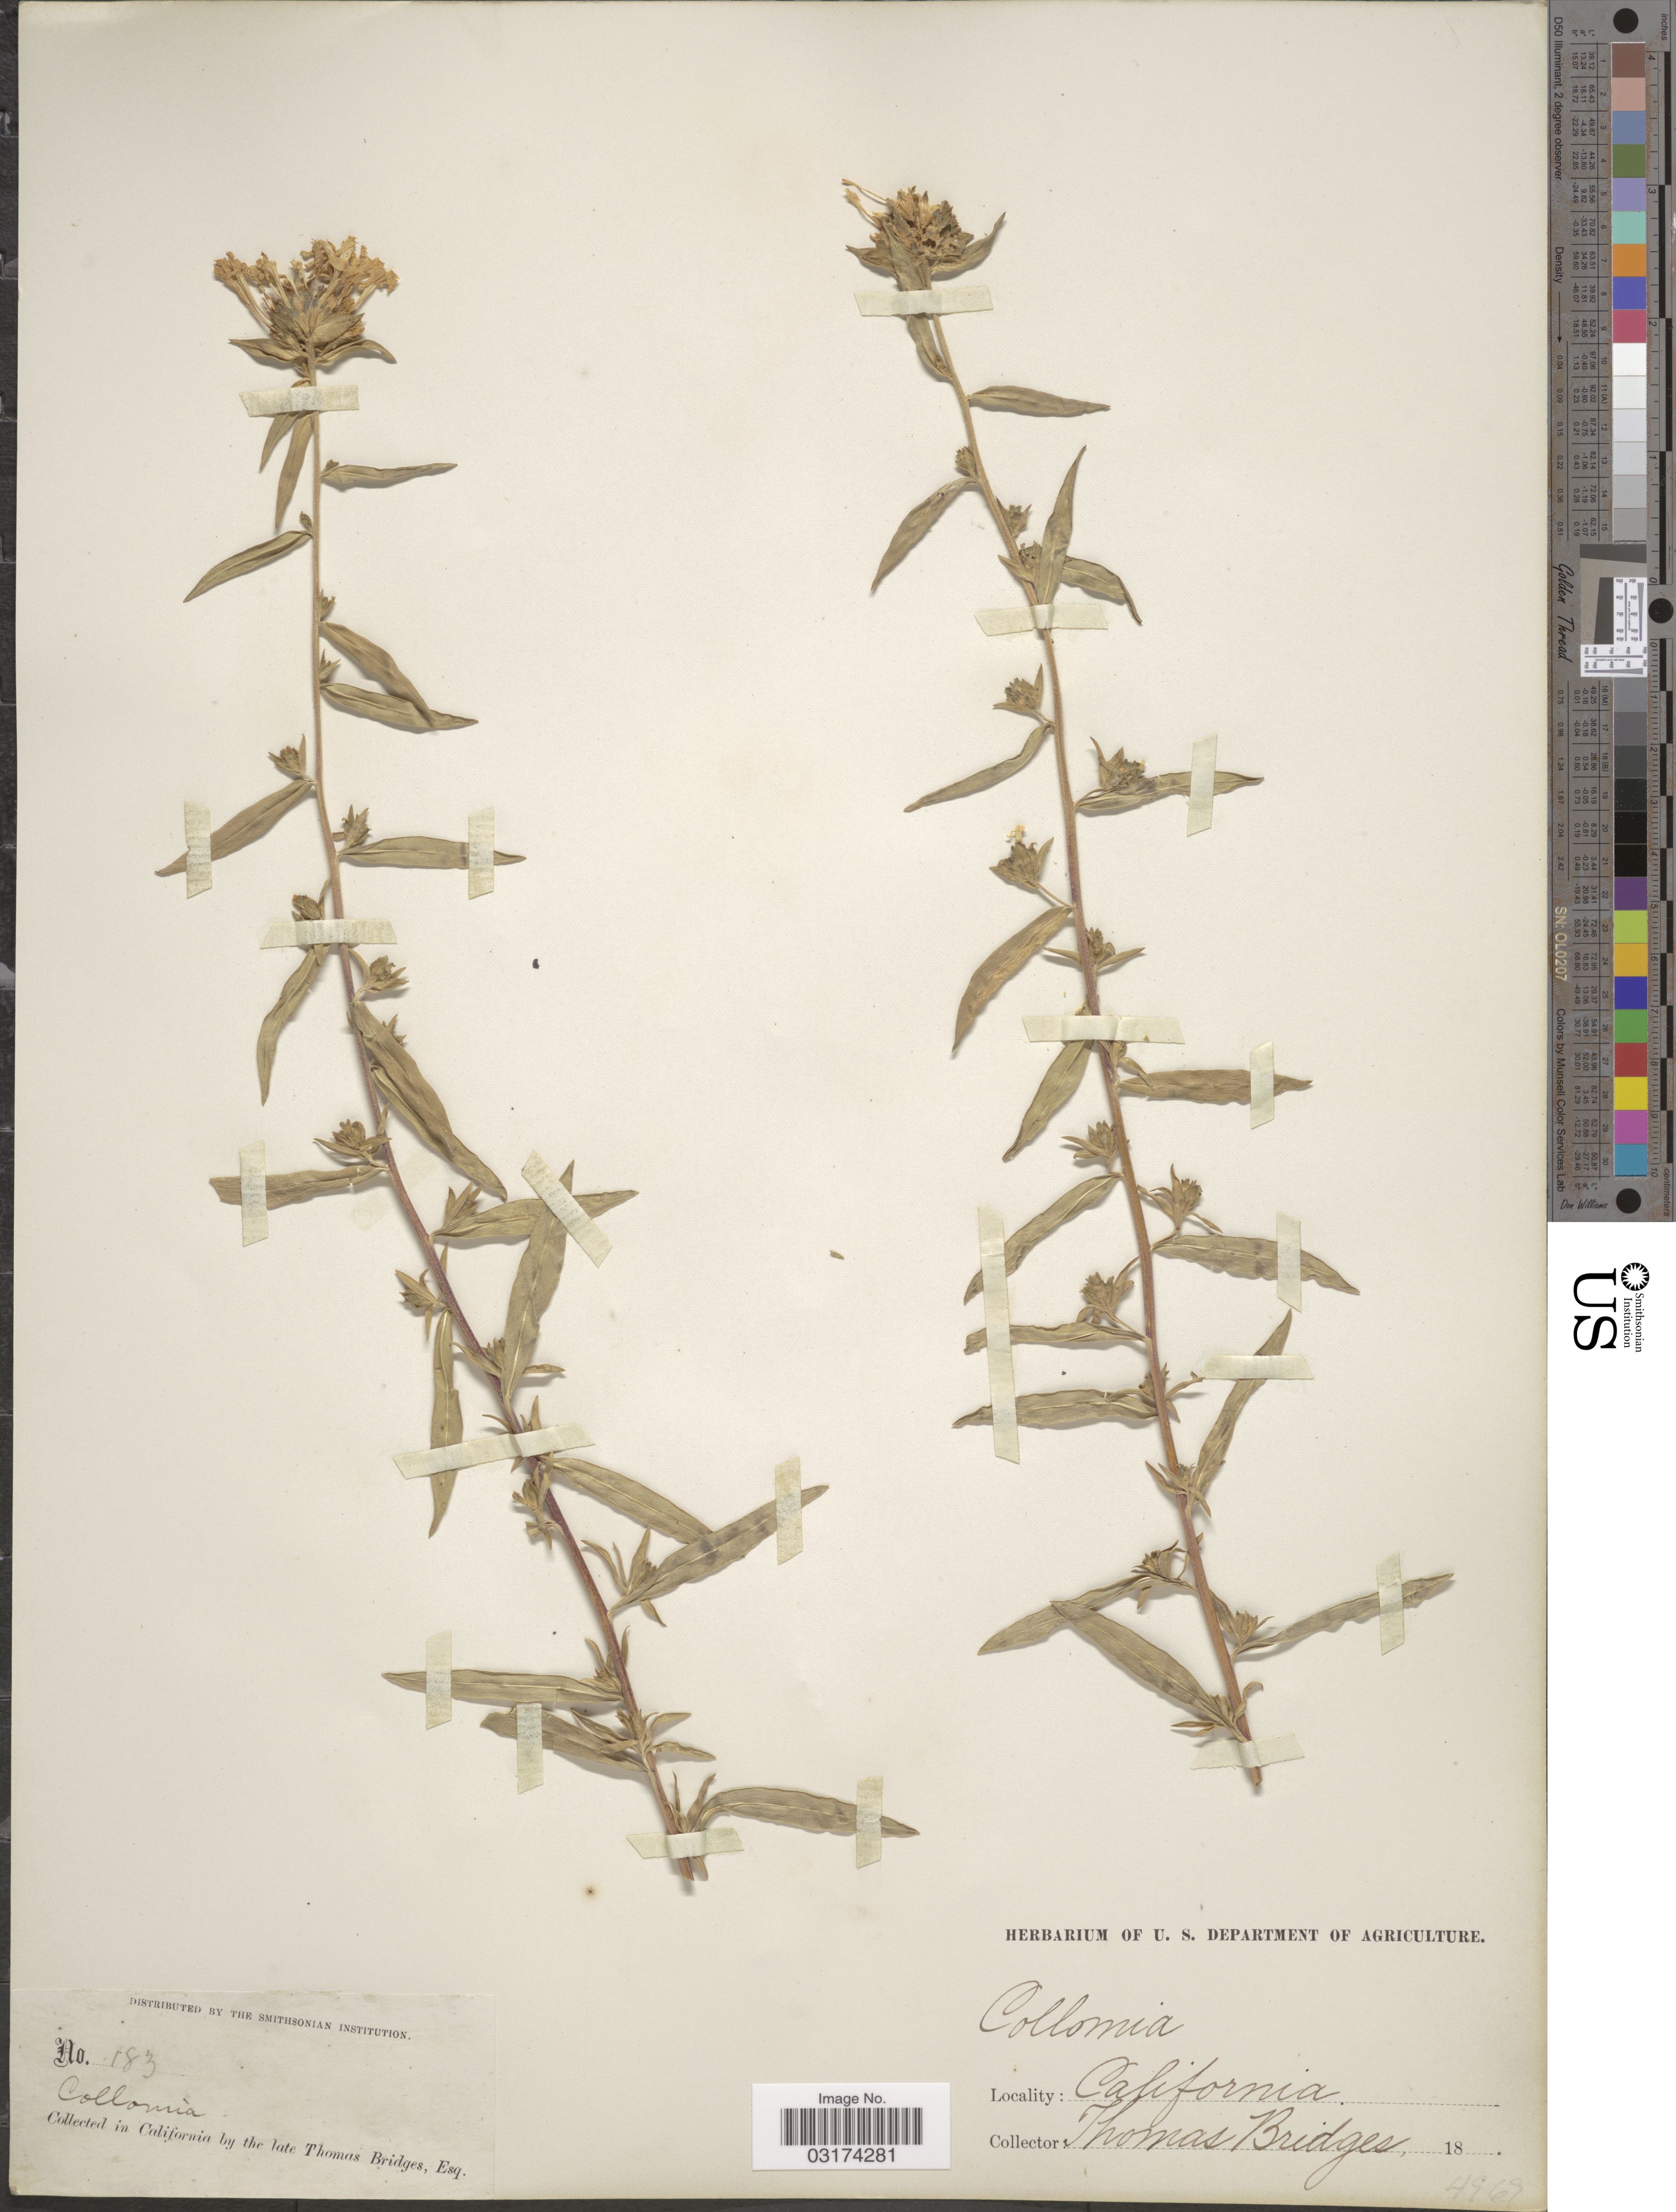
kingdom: Plantae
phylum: Tracheophyta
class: Magnoliopsida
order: Ericales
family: Polemoniaceae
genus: Collomia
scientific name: Collomia grandiflora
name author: Douglas ex Lindl.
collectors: T. Bridges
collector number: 183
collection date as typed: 18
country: United States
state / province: California